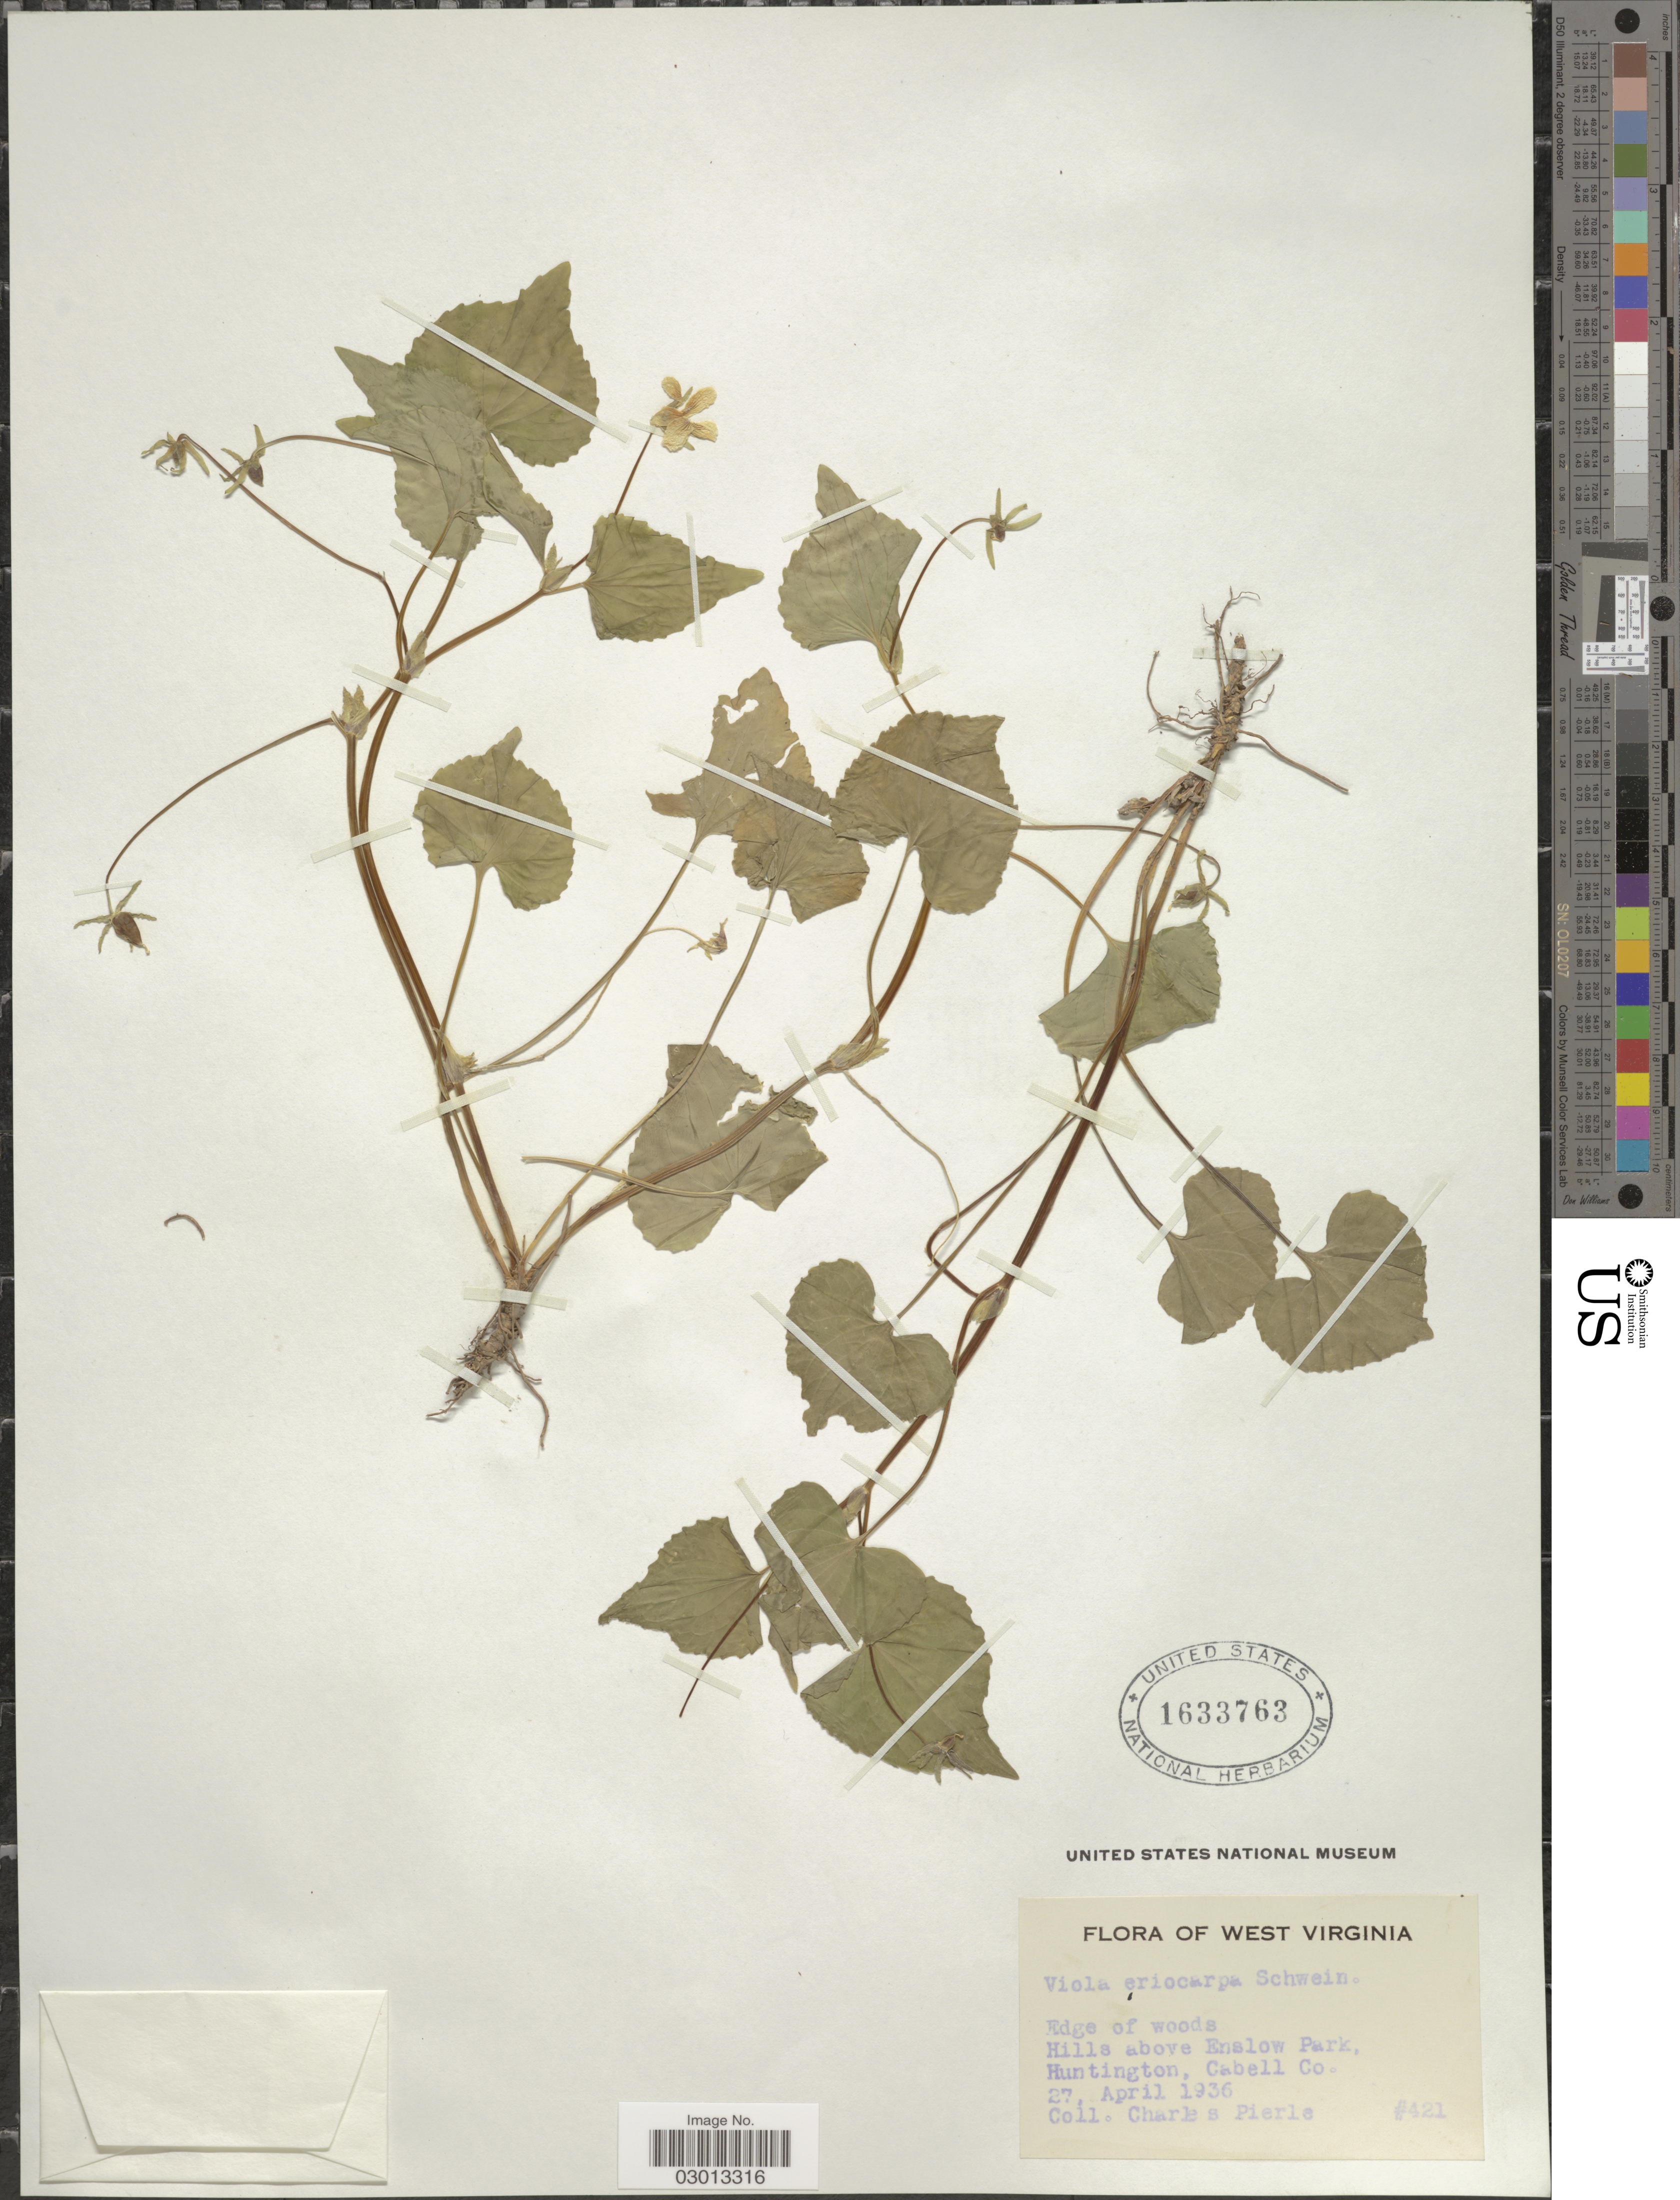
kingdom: Plantae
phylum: Tracheophyta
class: Magnoliopsida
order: Malpighiales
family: Violaceae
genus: Viola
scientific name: Viola pensylvanica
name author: Michx.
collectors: C. Pierle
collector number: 421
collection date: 1936-04-27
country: United States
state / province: West Virginia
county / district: Cabell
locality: Hills above Enslow Park, Huntington, Cabell Co.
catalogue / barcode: US 1633763